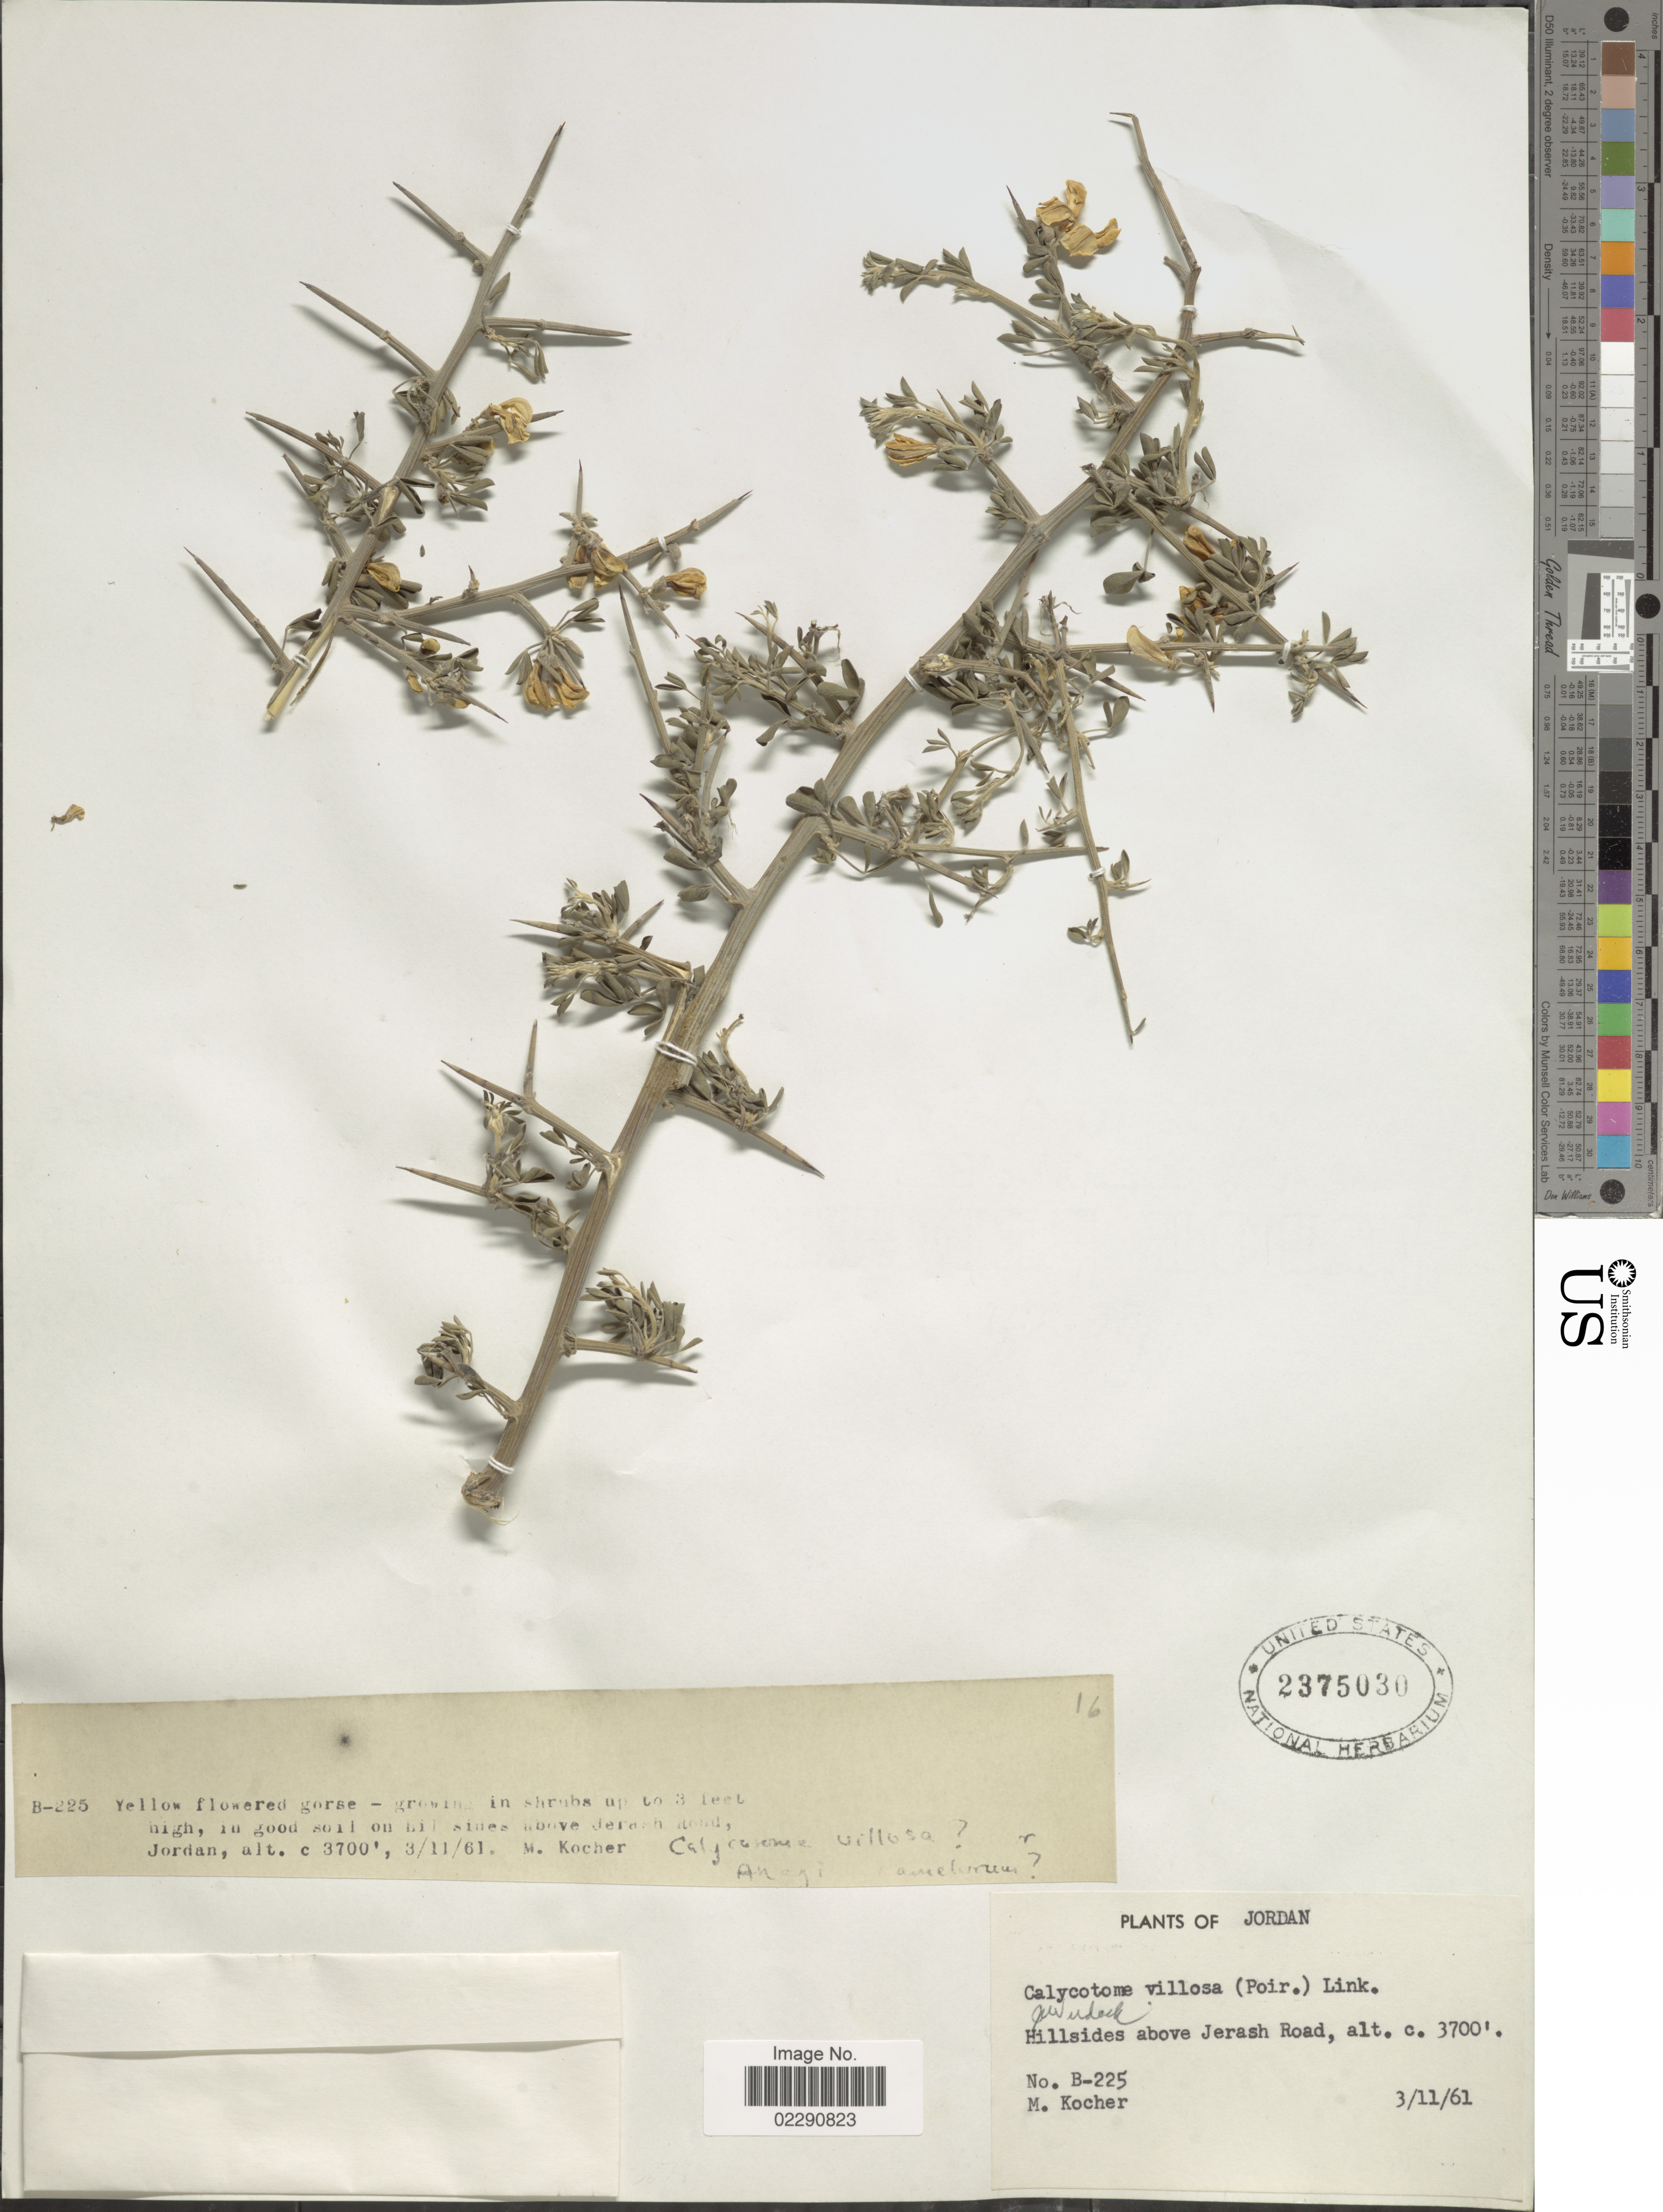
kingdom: Plantae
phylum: Tracheophyta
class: Magnoliopsida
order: Fabales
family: Fabaceae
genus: Calicotome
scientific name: Calicotome villosa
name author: (Poir.) Link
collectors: M. Kocher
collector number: B-225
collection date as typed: Transcribed d/m/y: 3/11/61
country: Jordan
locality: Hillsides above Jerash Road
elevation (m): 1128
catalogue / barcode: US 2375030